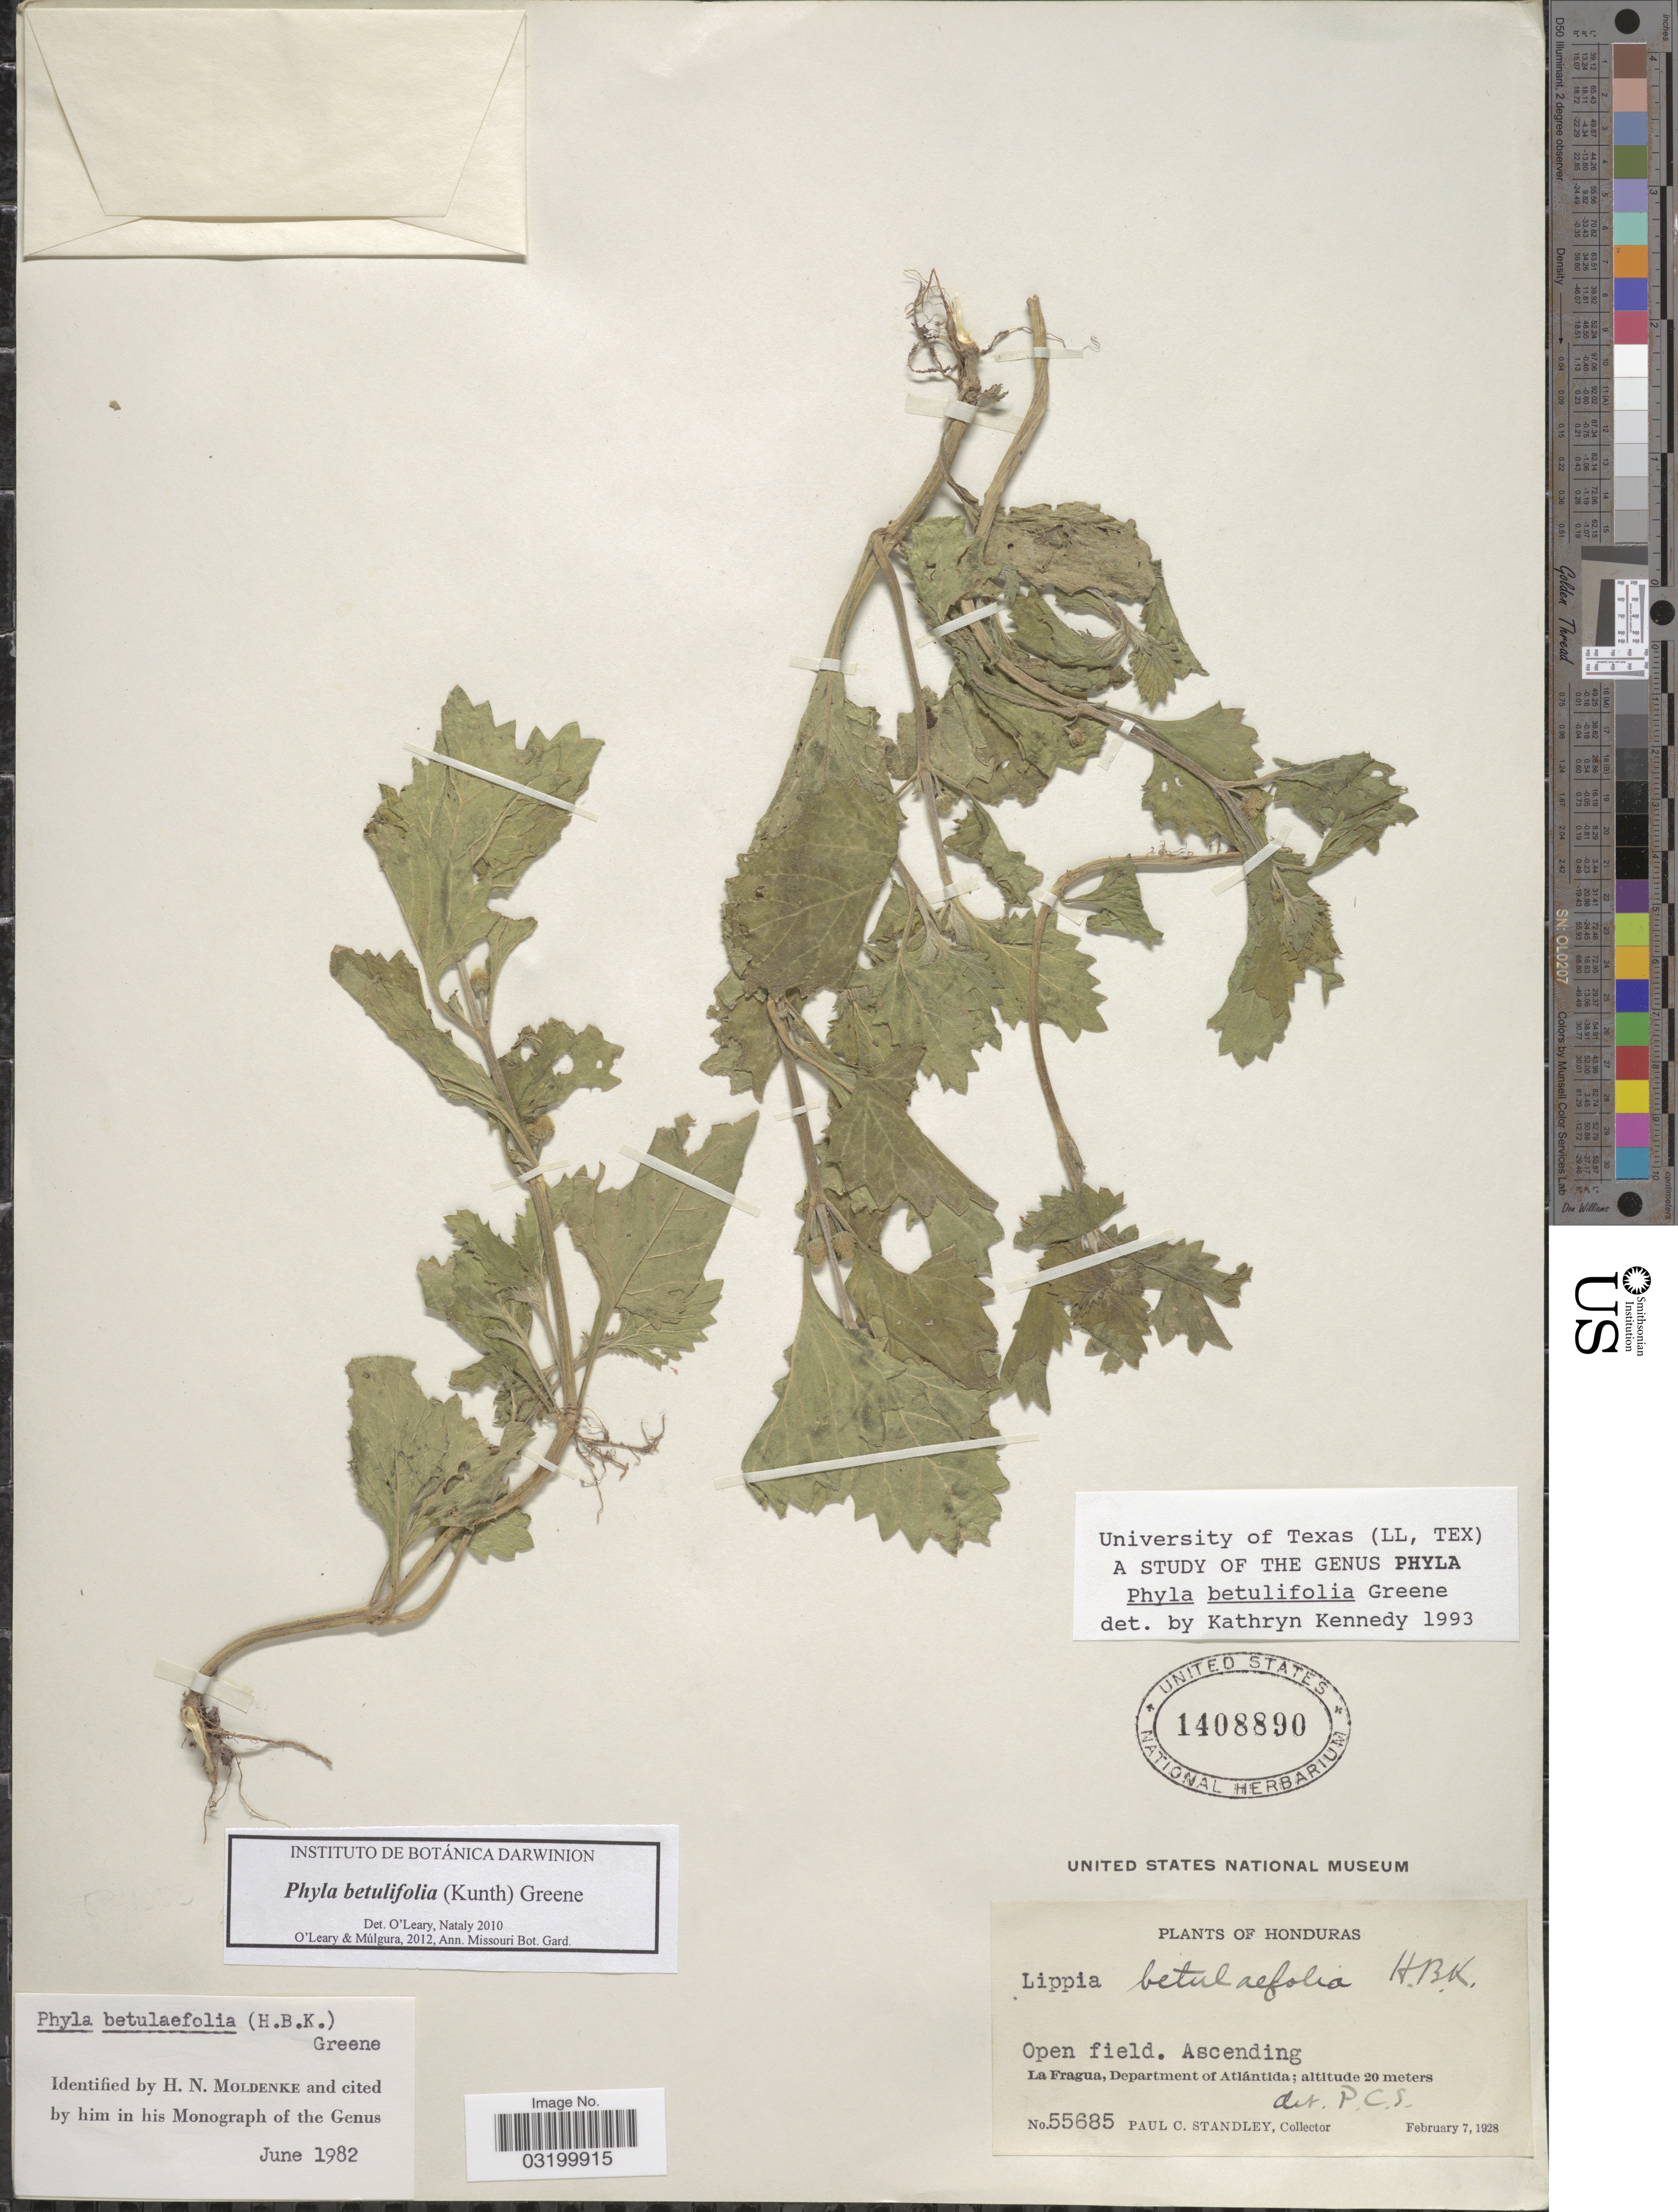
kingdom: Plantae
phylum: Tracheophyta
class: Magnoliopsida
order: Lamiales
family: Verbenaceae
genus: Phyla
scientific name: Phyla betulifolia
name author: (Kunth) Greene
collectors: P. C. Standley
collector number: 55685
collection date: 1928-02-07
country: Honduras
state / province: Atlántida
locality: La Fragua, Department of Atlántida.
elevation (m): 20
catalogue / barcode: US 1408890